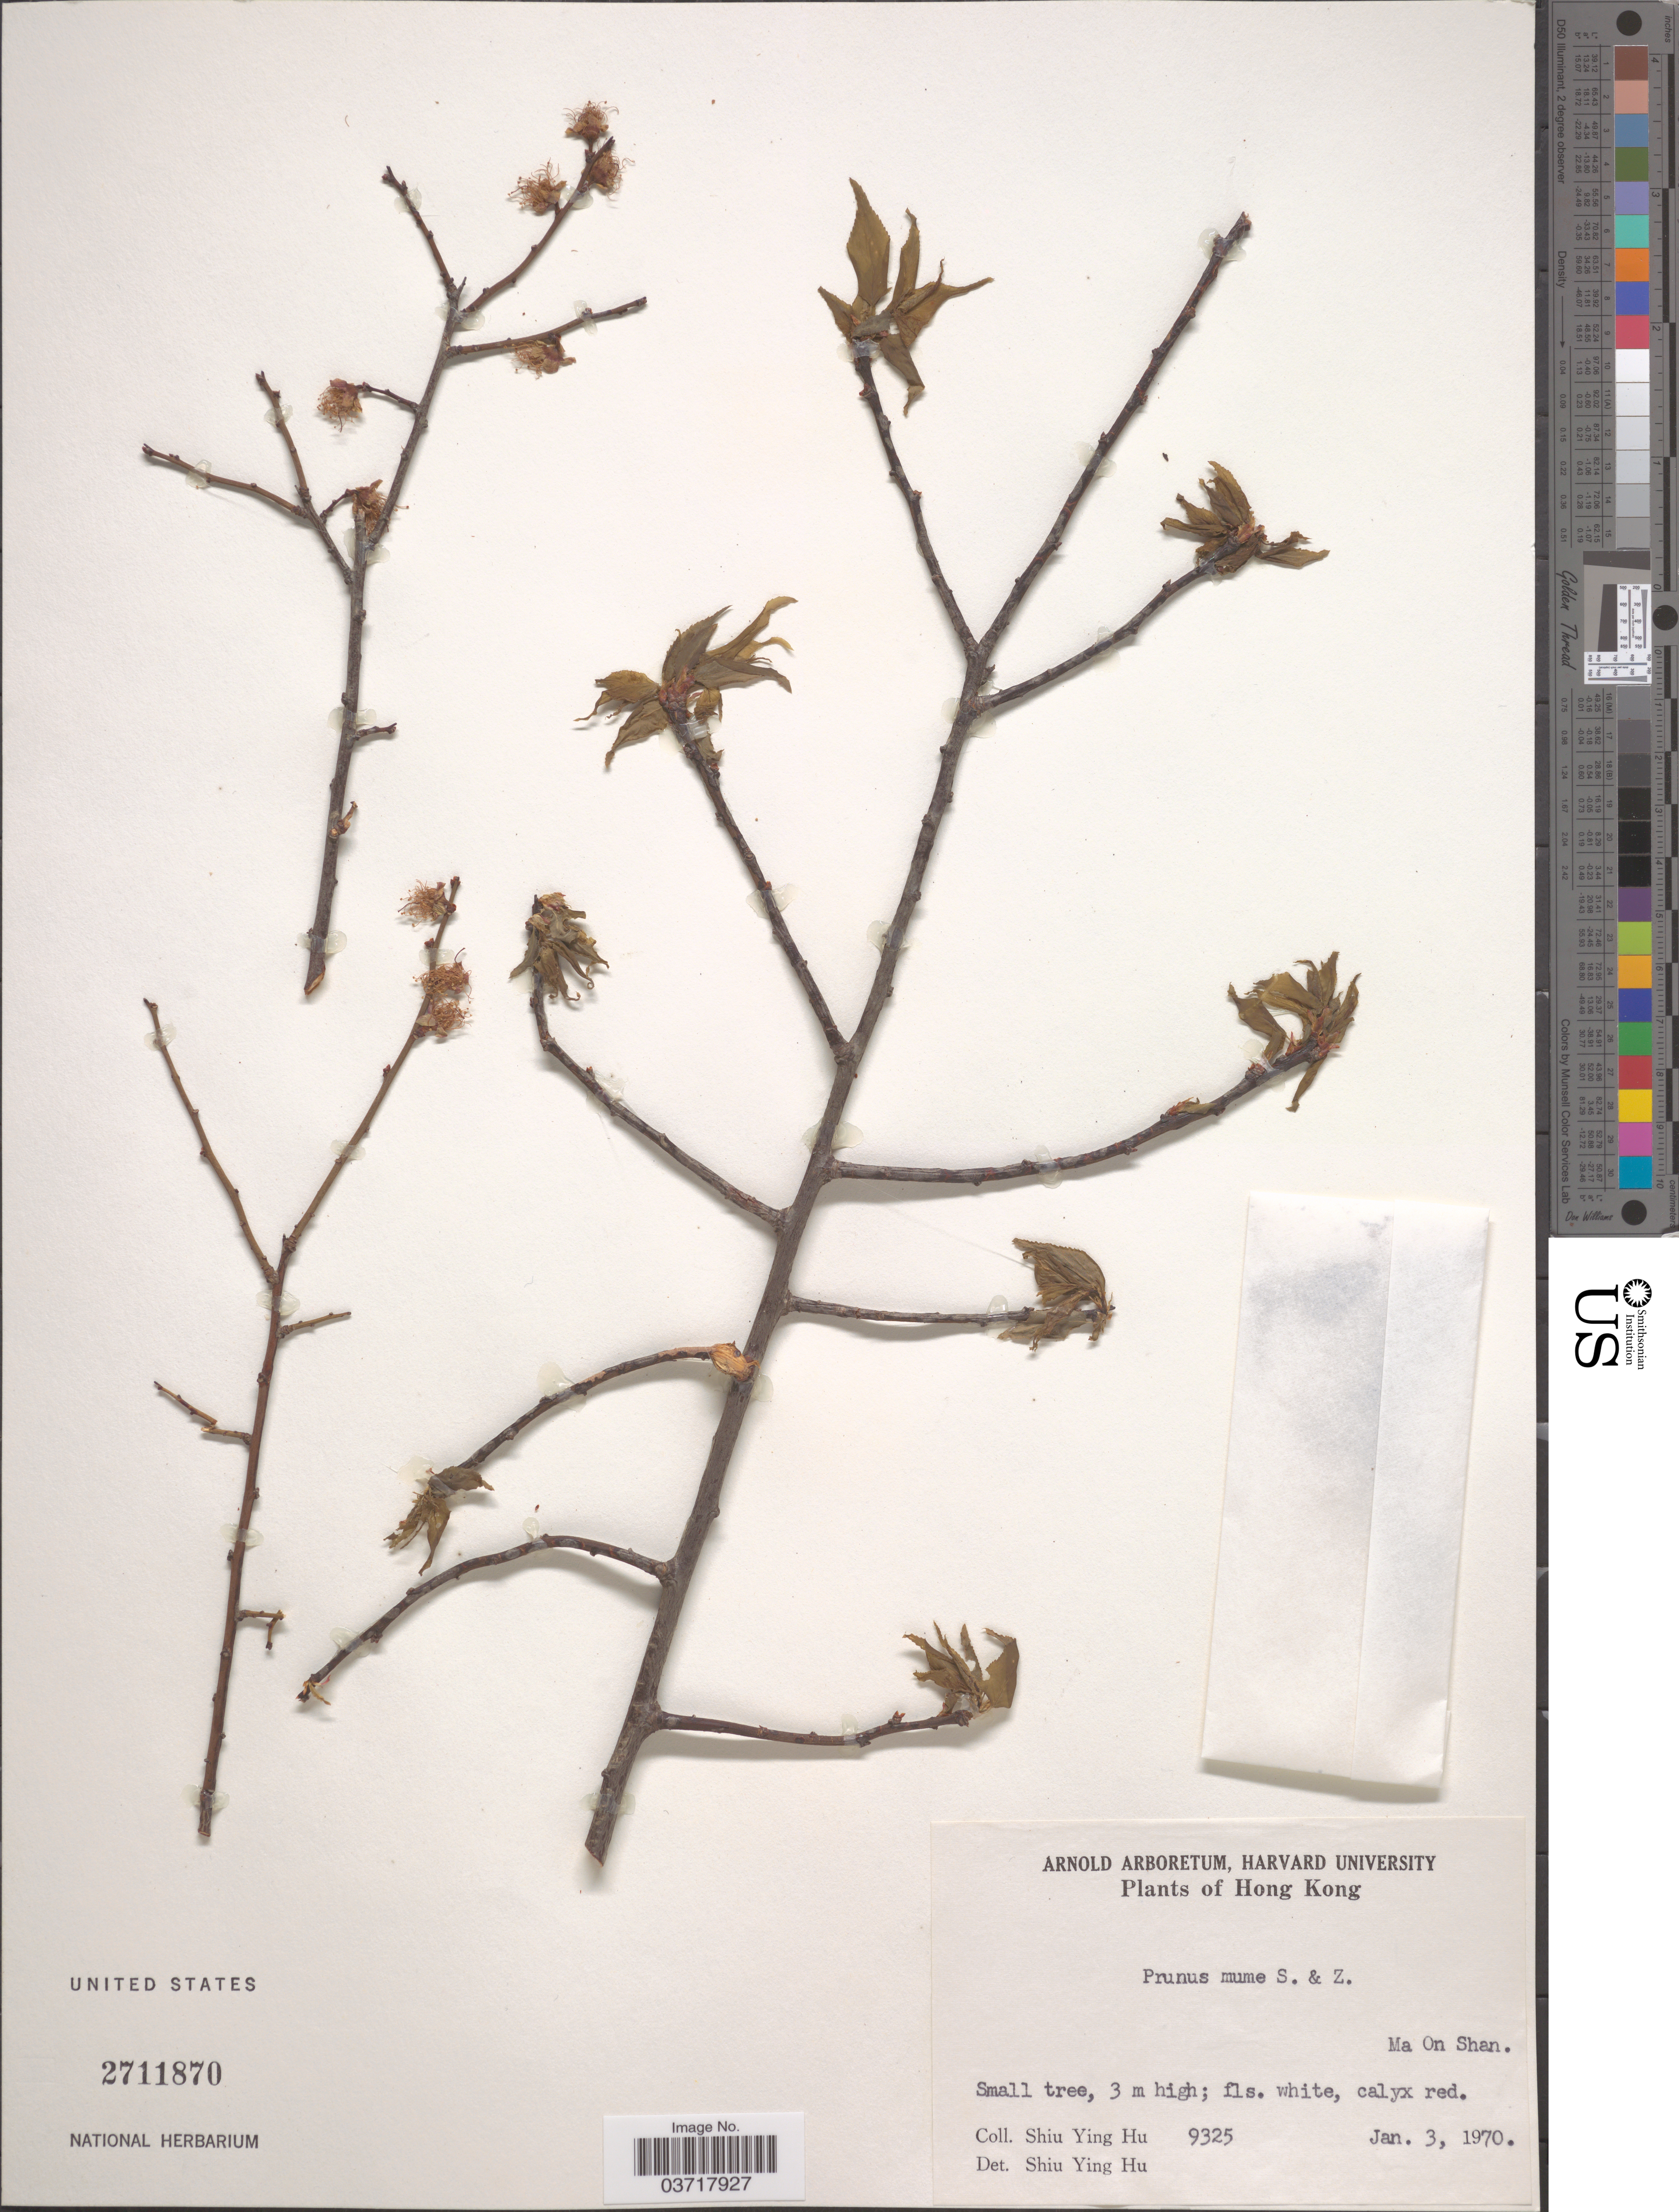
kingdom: Plantae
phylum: Tracheophyta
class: Magnoliopsida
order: Rosales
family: Rosaceae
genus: Prunus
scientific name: Prunus mume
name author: (Siebold) Siebold & Zucc.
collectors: S. Y. Hu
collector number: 9325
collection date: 1970-01-03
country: China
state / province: Hong Kong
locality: Ma On Shan.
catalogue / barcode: US 2711870